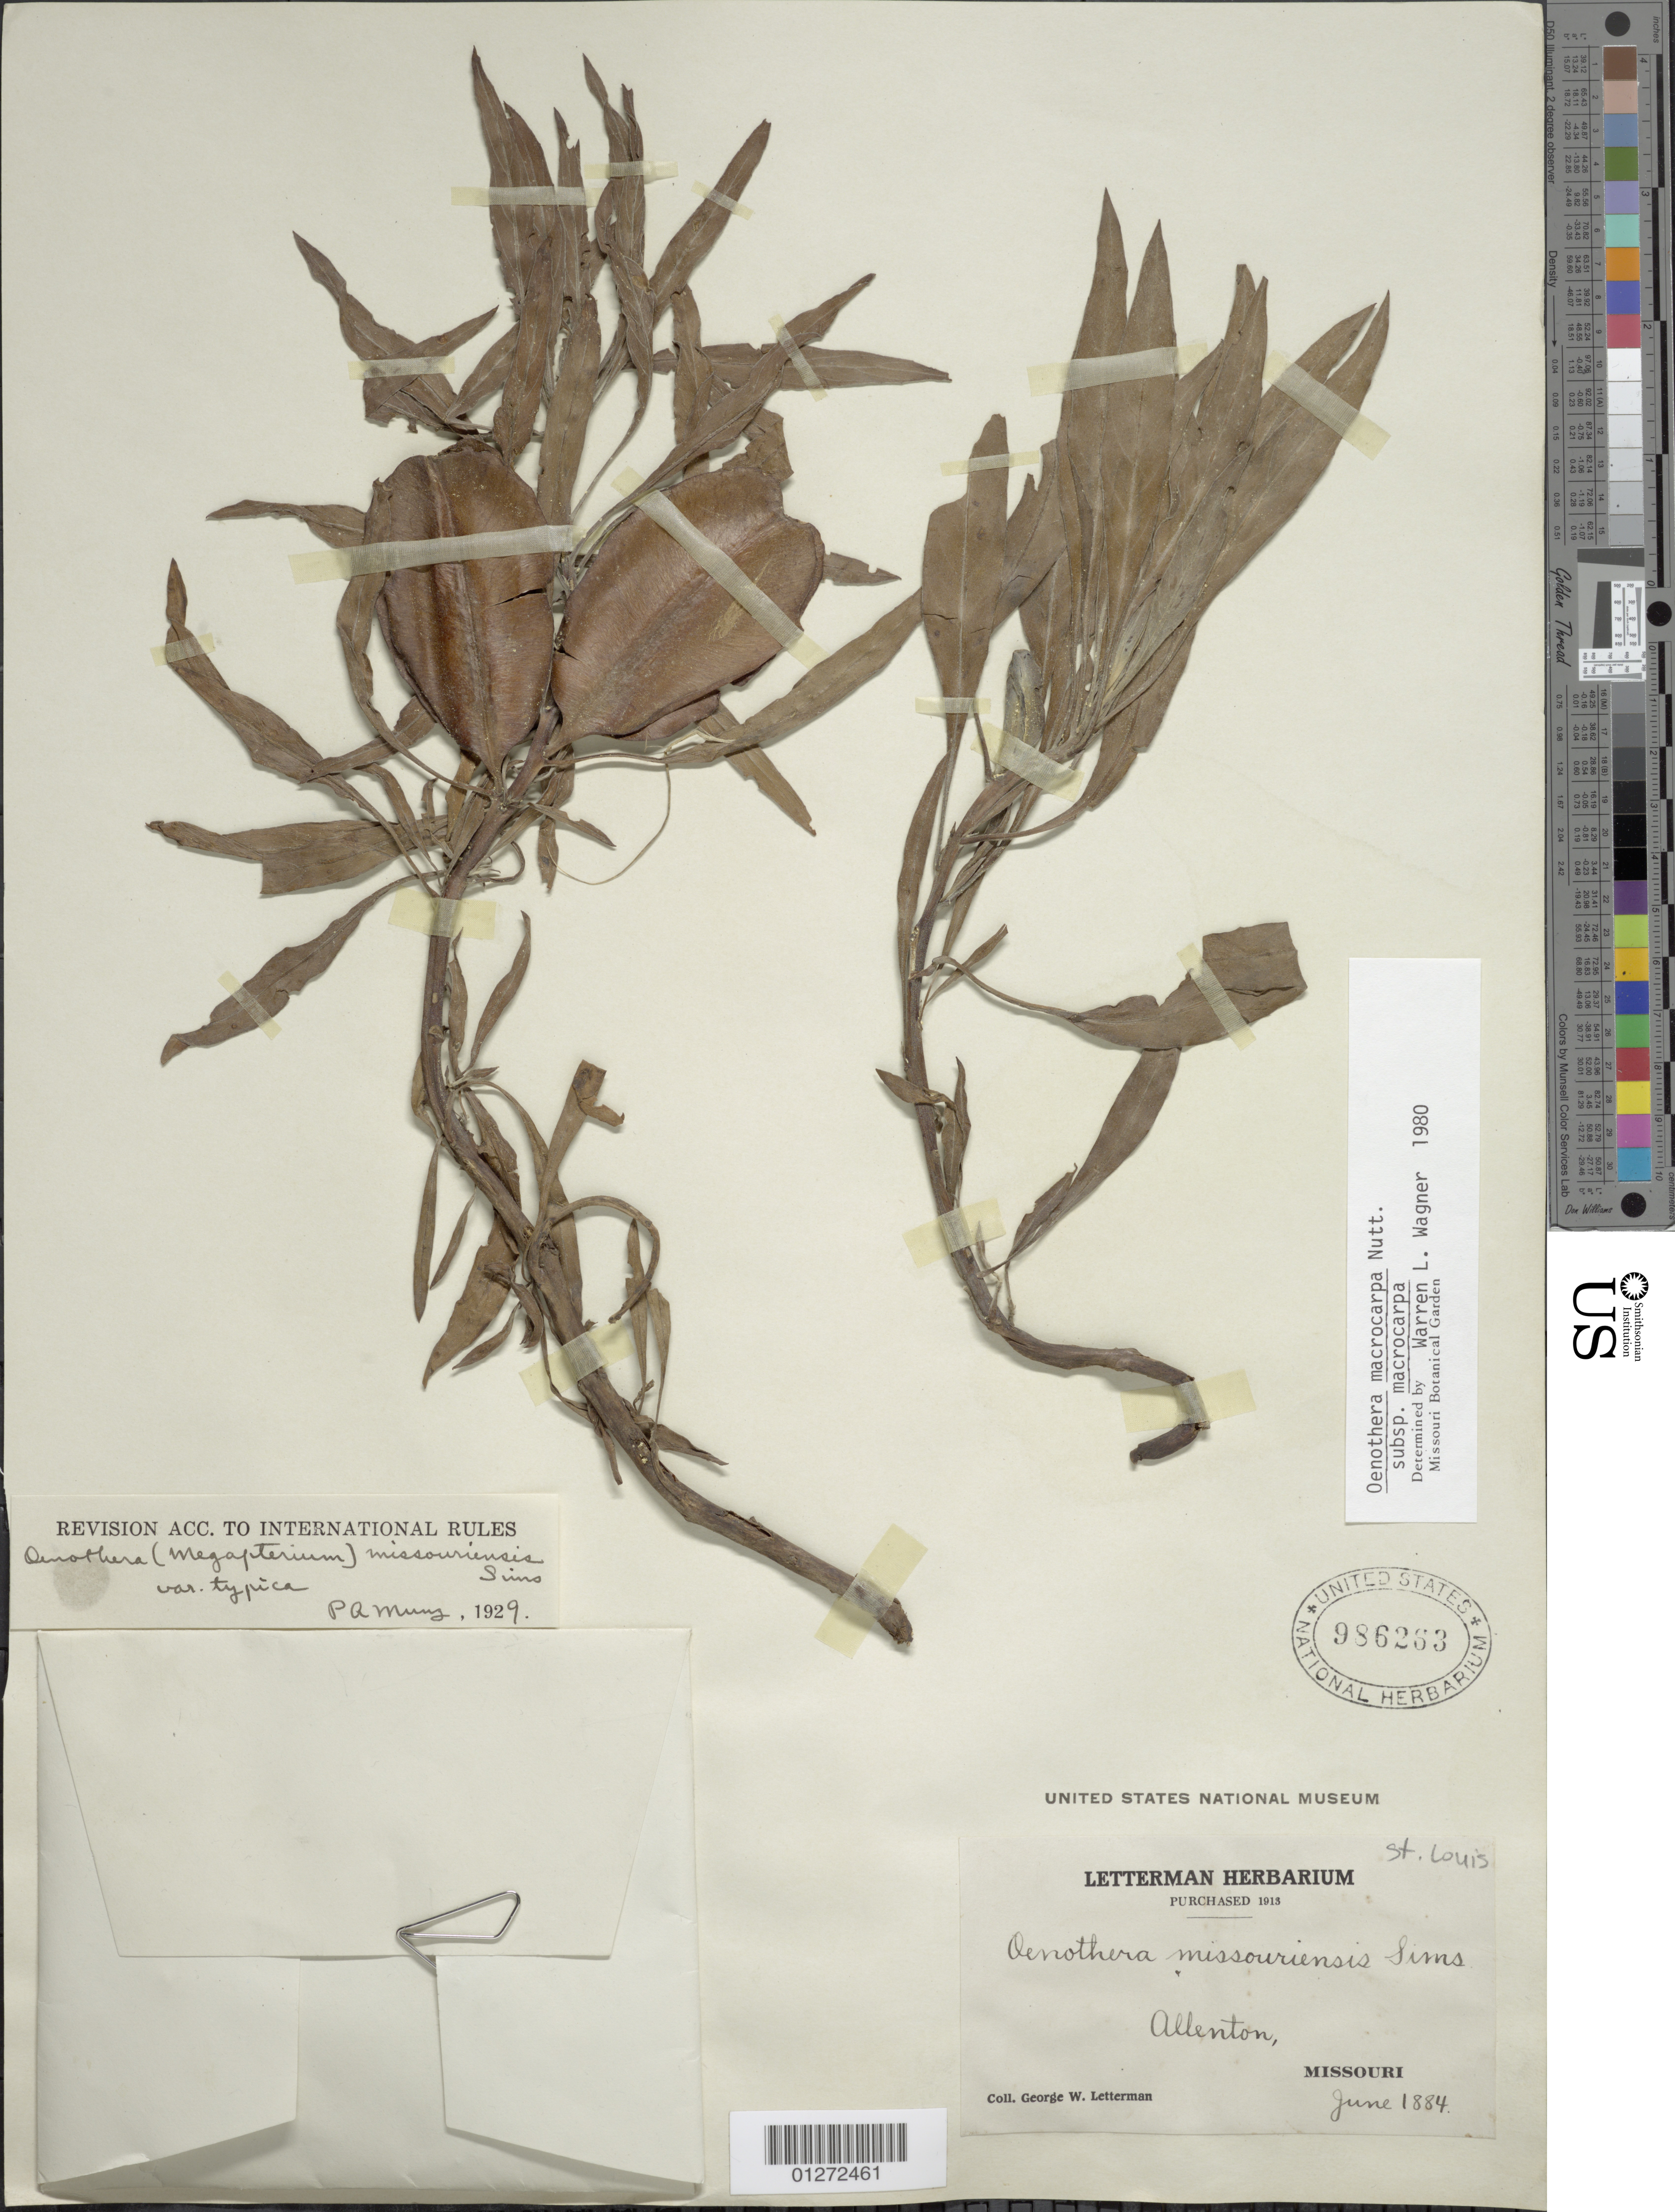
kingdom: Plantae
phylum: Tracheophyta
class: Magnoliopsida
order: Myrtales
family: Onagraceae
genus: Oenothera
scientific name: Oenothera macrocarpa subsp. macrocarpa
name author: Nutt.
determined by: Wagner, W. L., (BOT), Smithsonian Institution - National Museum of Natural History (UNITED STATES)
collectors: G. W. Letterman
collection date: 1884-06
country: United States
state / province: Missouri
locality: Allenton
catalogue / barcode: US 986263